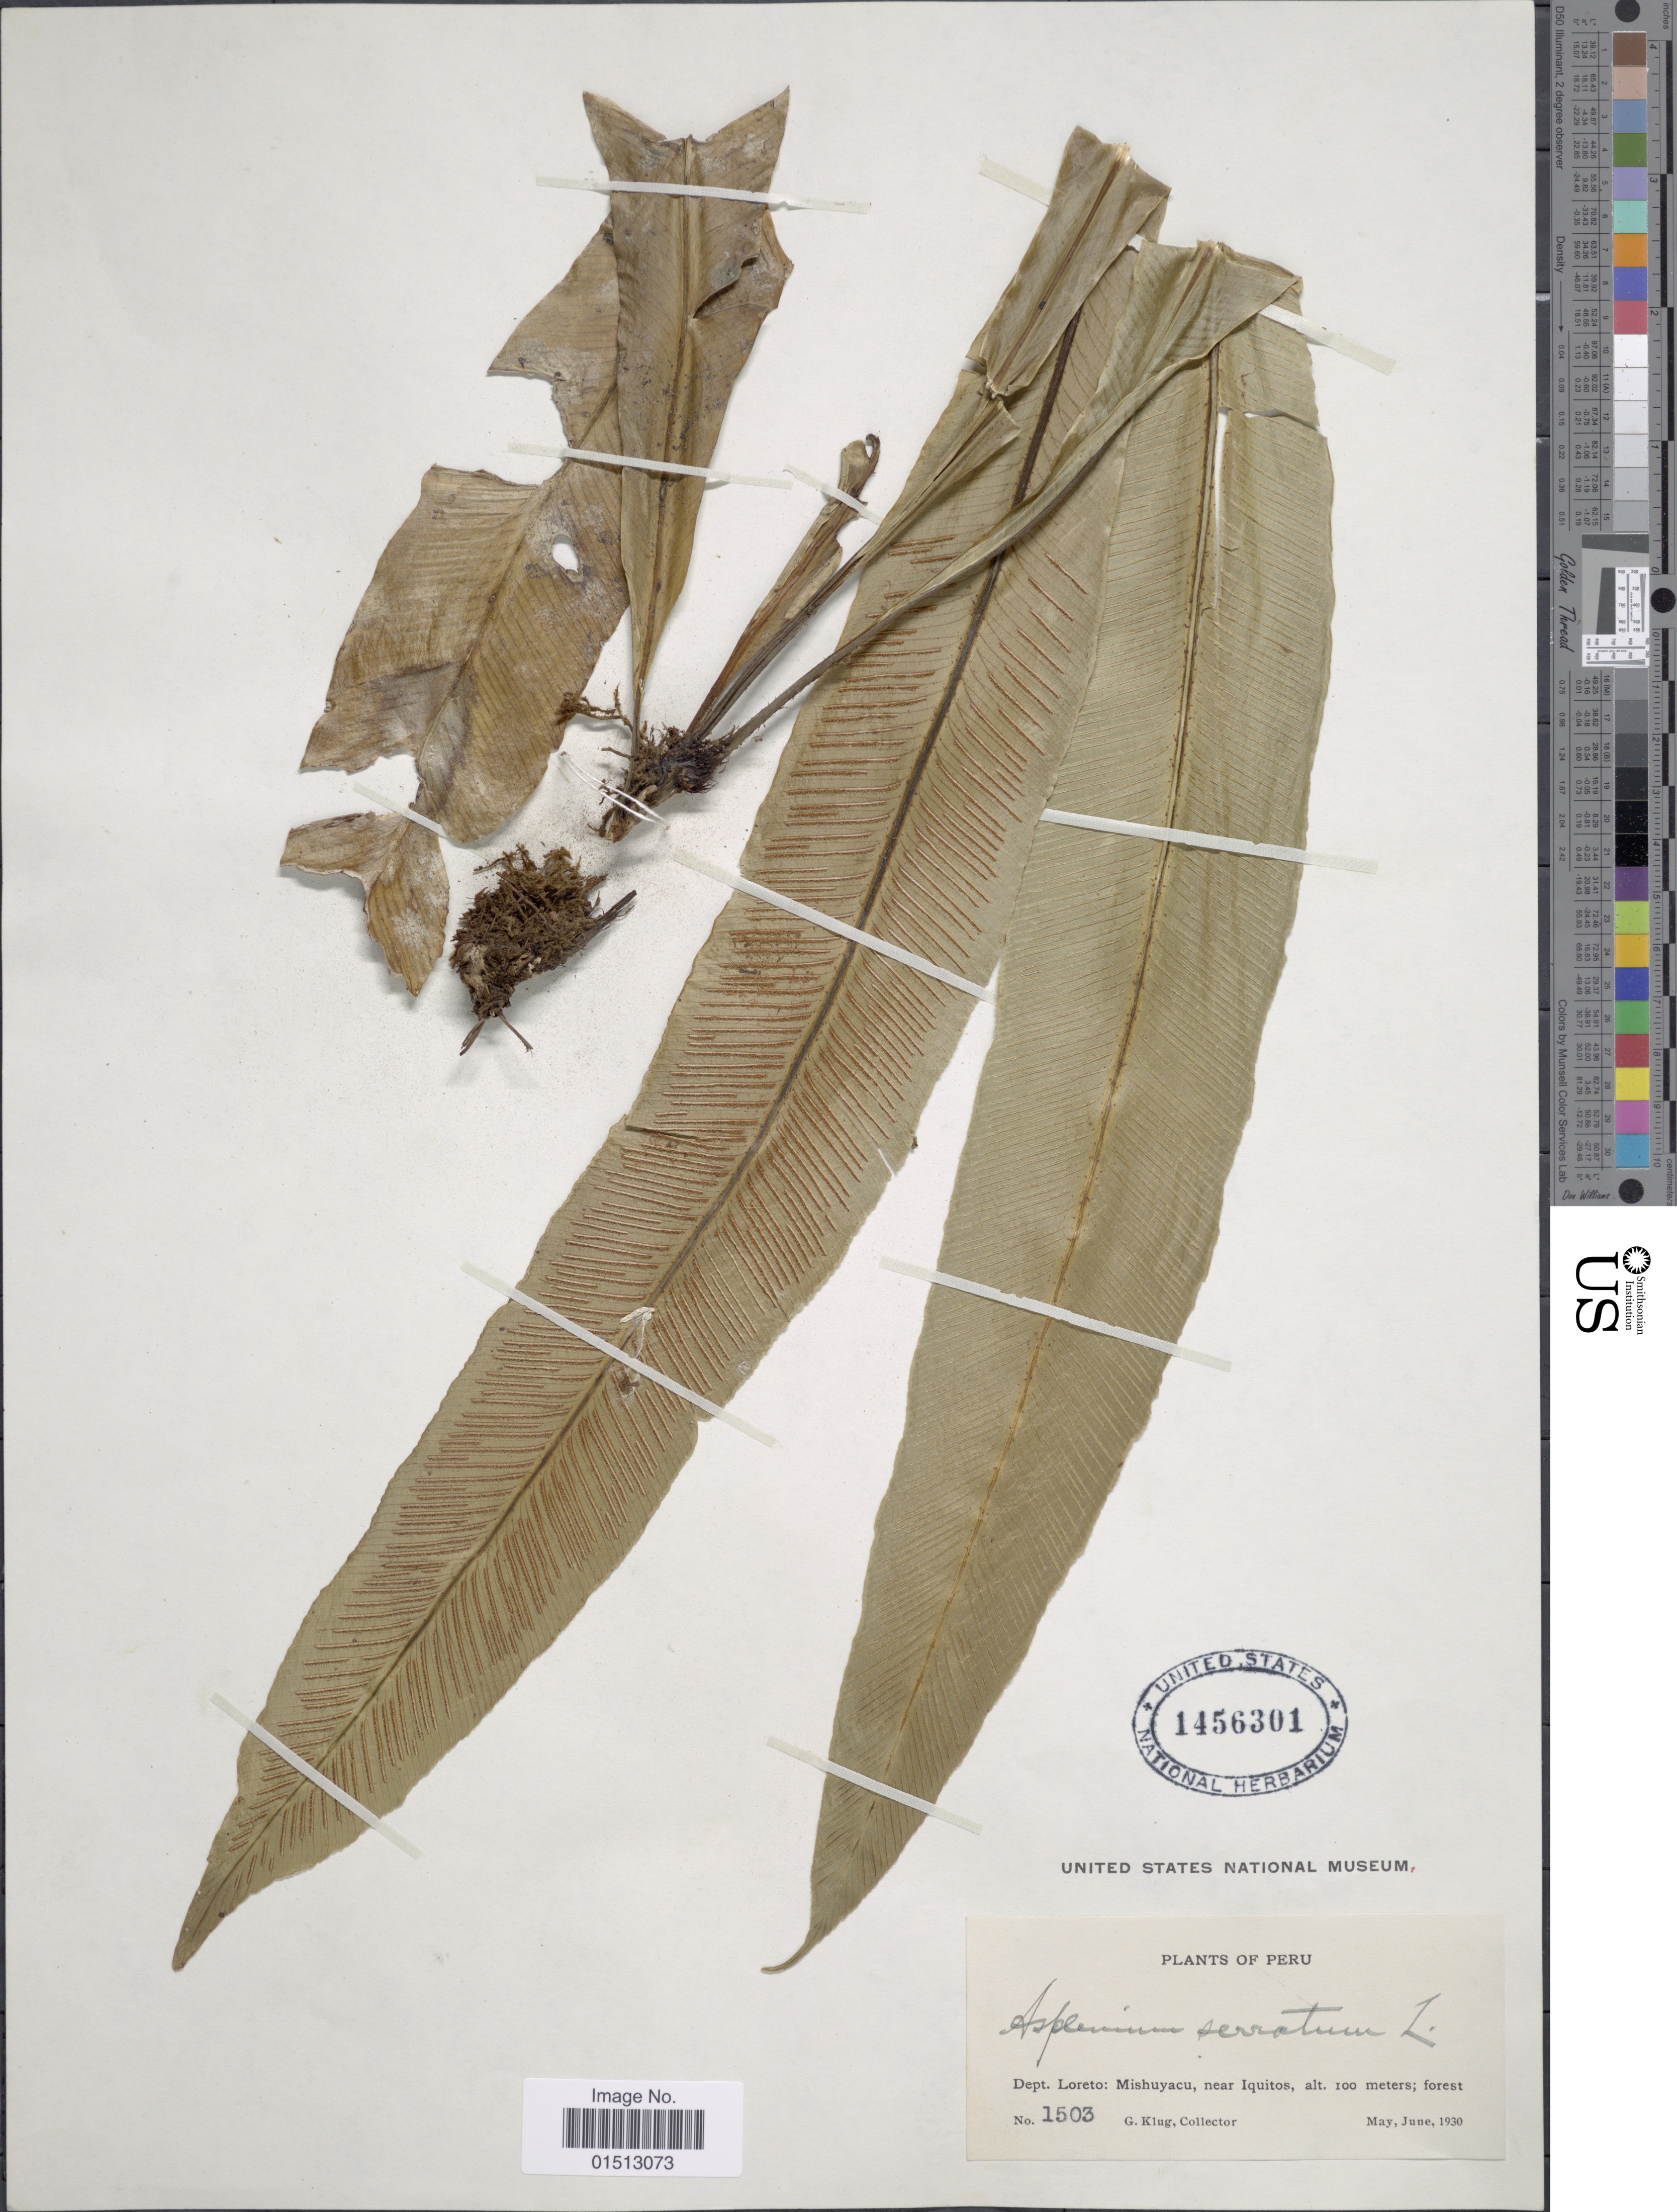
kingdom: Plantae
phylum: Tracheophyta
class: Polypodiopsida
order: Polypodiales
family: Aspleniaceae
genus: Asplenium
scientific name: Asplenium serratum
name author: L.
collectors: G. Klug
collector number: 1503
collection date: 1930-05/1930-06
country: Peru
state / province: Loreto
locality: Peru. Dept. Loreto: Mishuyaco, near Iquitos.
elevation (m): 100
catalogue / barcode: US 1456301